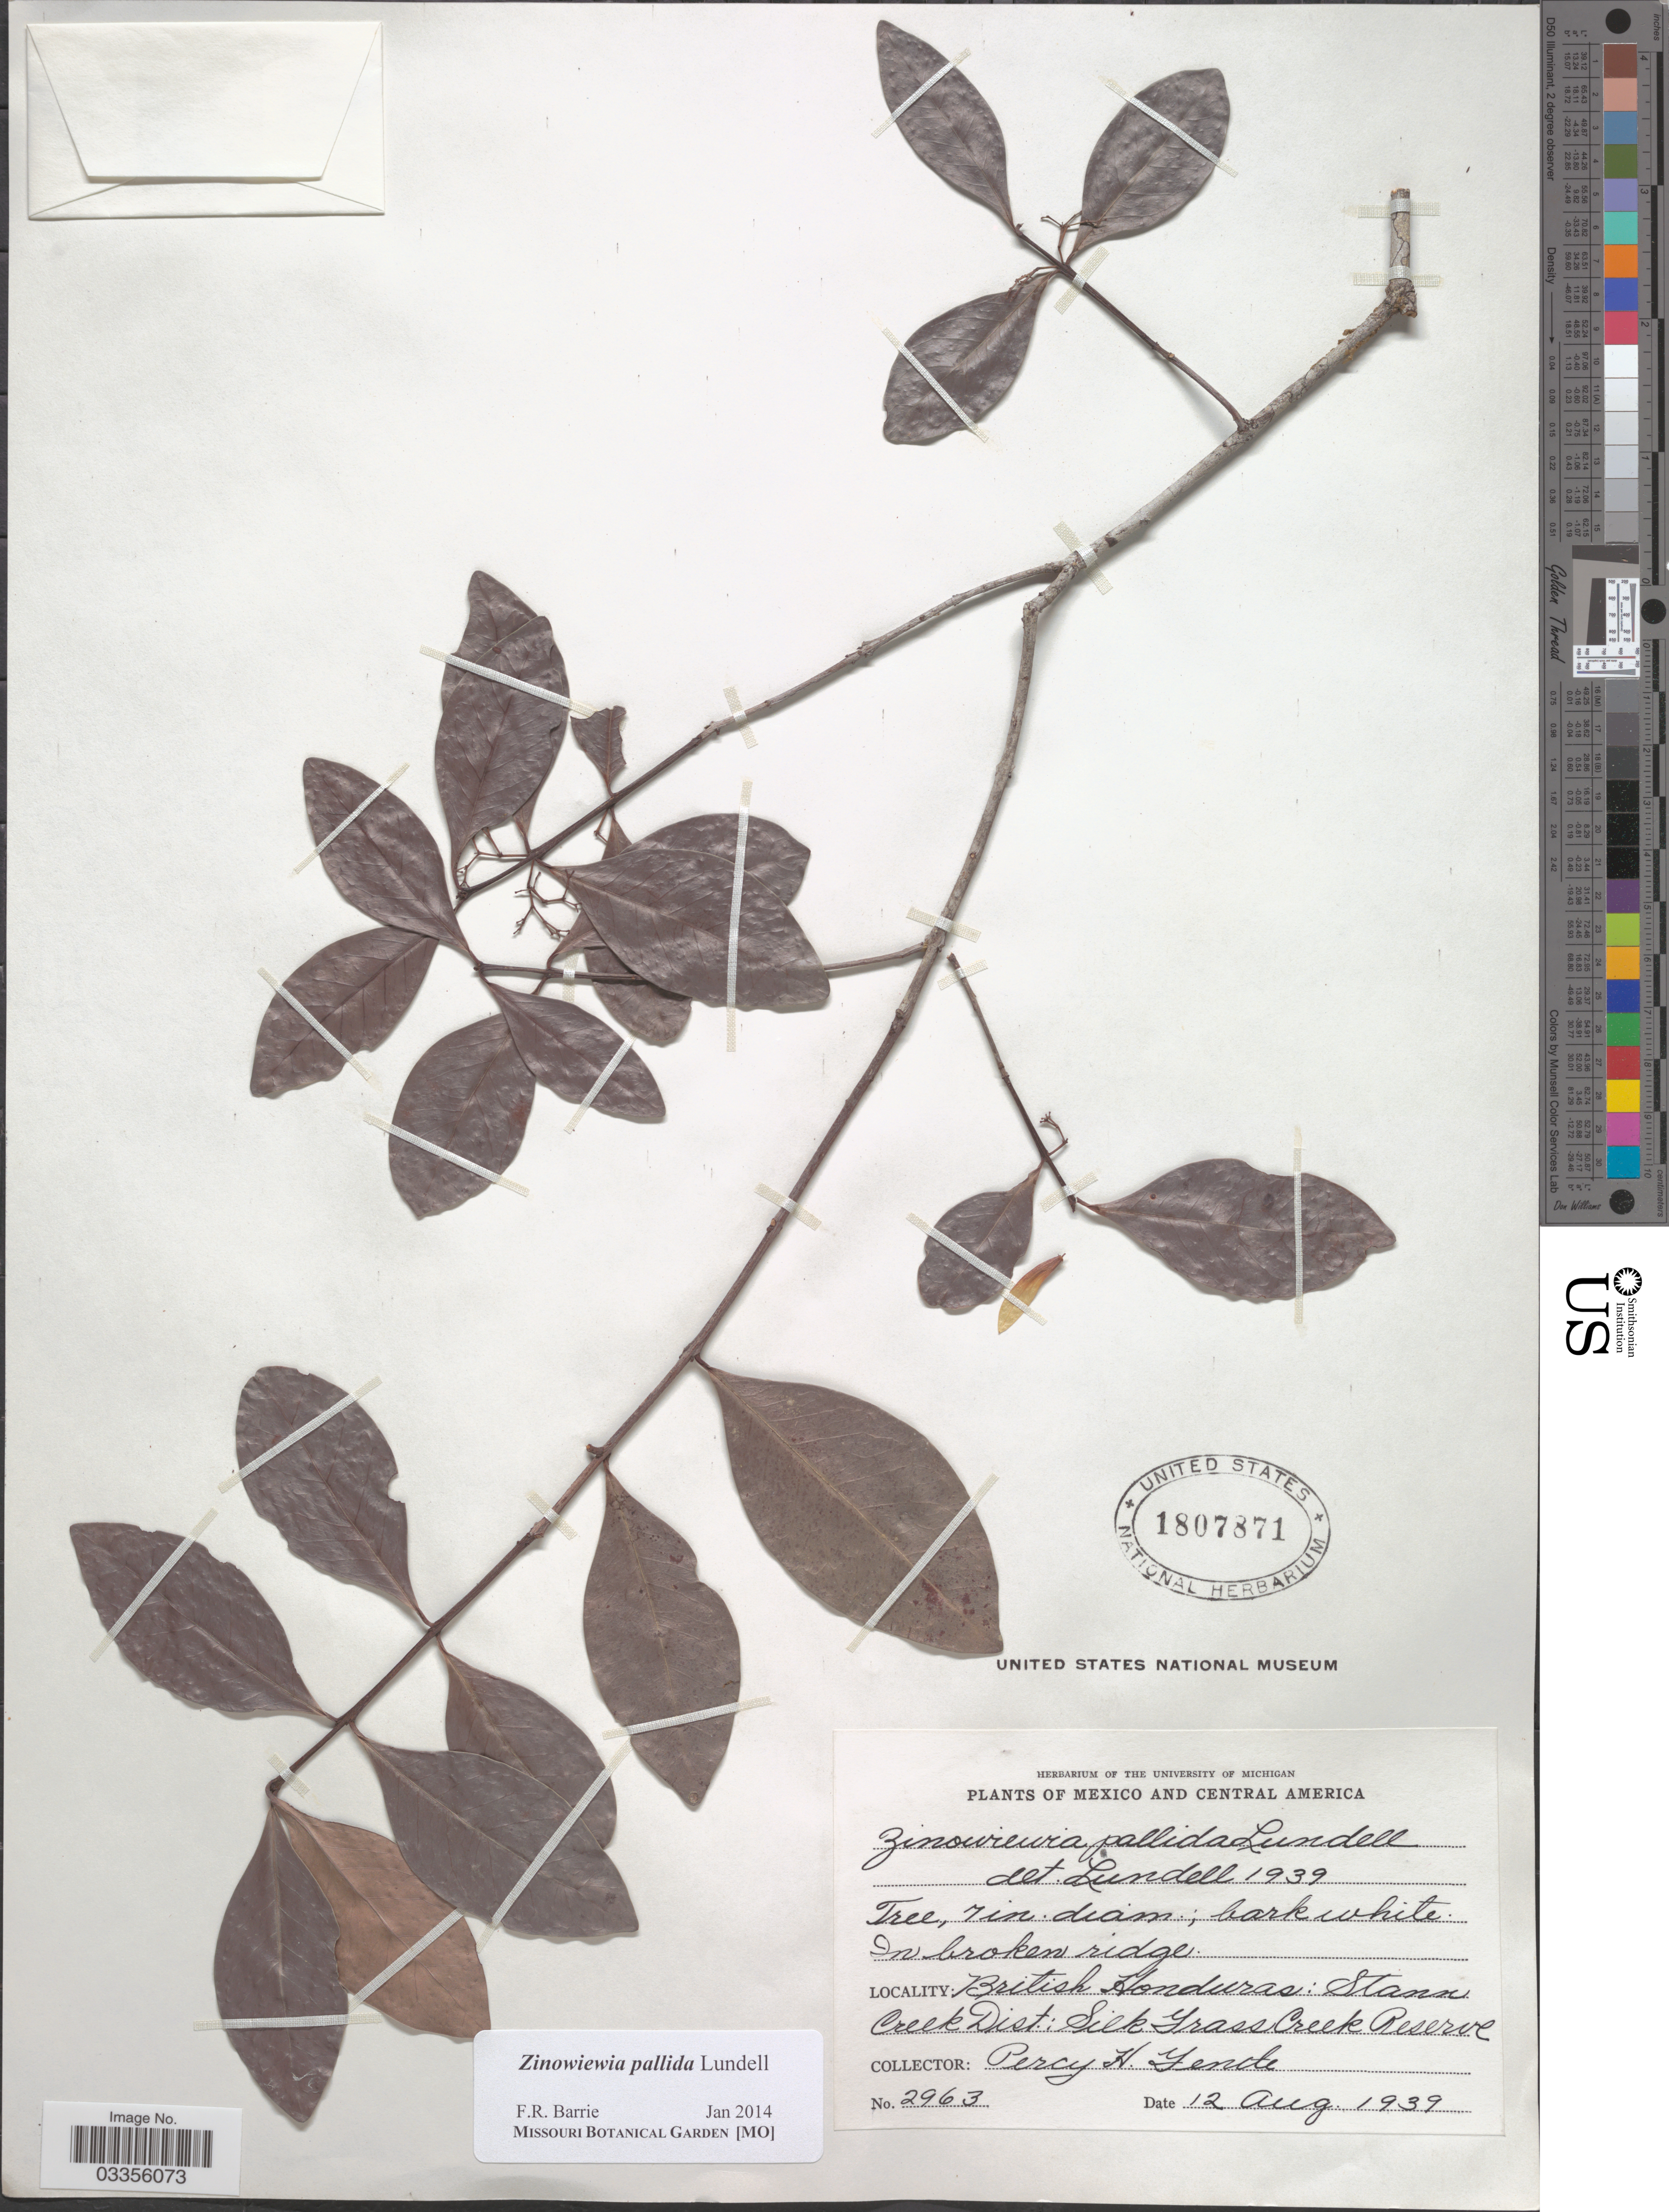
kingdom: Plantae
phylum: Tracheophyta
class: Magnoliopsida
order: Celastrales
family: Celastraceae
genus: Zinowiewia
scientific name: Zinowiewia pallida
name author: Lundell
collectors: P. H. Gentle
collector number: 2963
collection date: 1939-08-12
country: Belize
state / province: Stann Creek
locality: British Honduras: Stann Creek Dist.: Silk Grass Creek Reserve.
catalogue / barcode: US 1807871